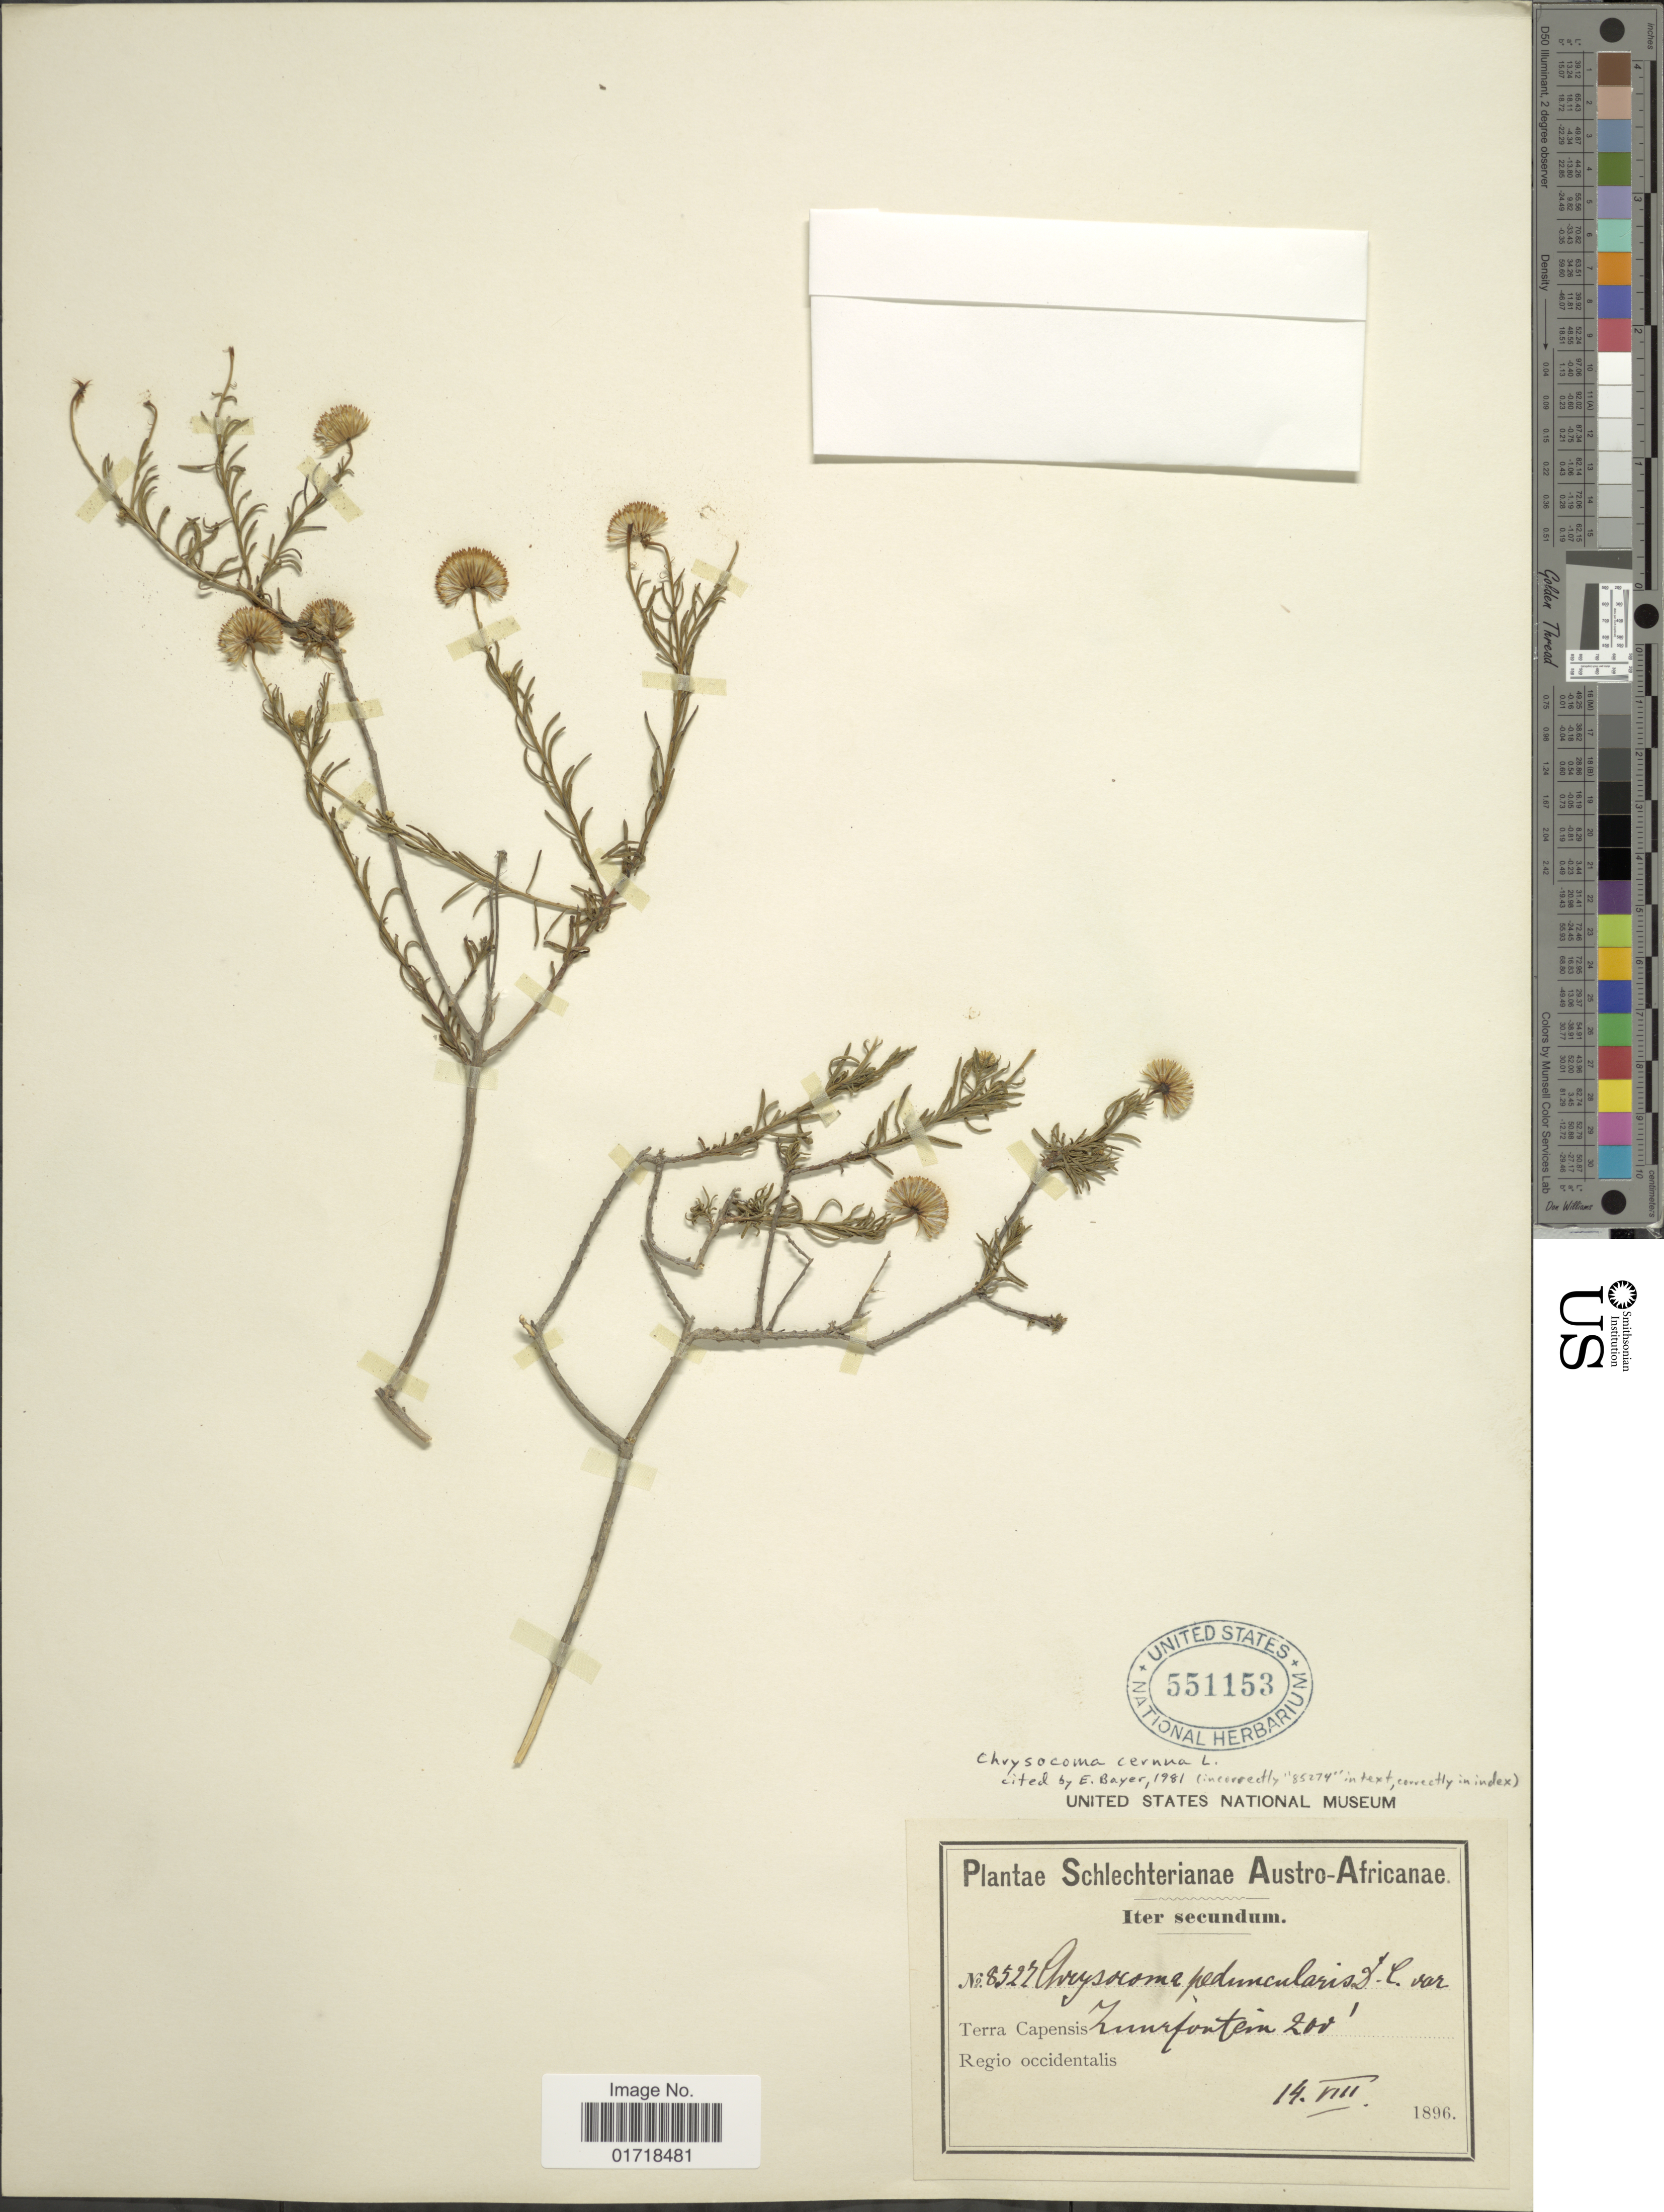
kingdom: Plantae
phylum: Tracheophyta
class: Magnoliopsida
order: Asterales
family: Asteraceae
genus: Chrysocoma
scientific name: Chrysocoma cernua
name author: L.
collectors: Schlechter, --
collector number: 8527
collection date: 1896-08-14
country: South Africa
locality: Terra Capensis zuurfontein, Regio occidentalis.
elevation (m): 61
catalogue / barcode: US 551153